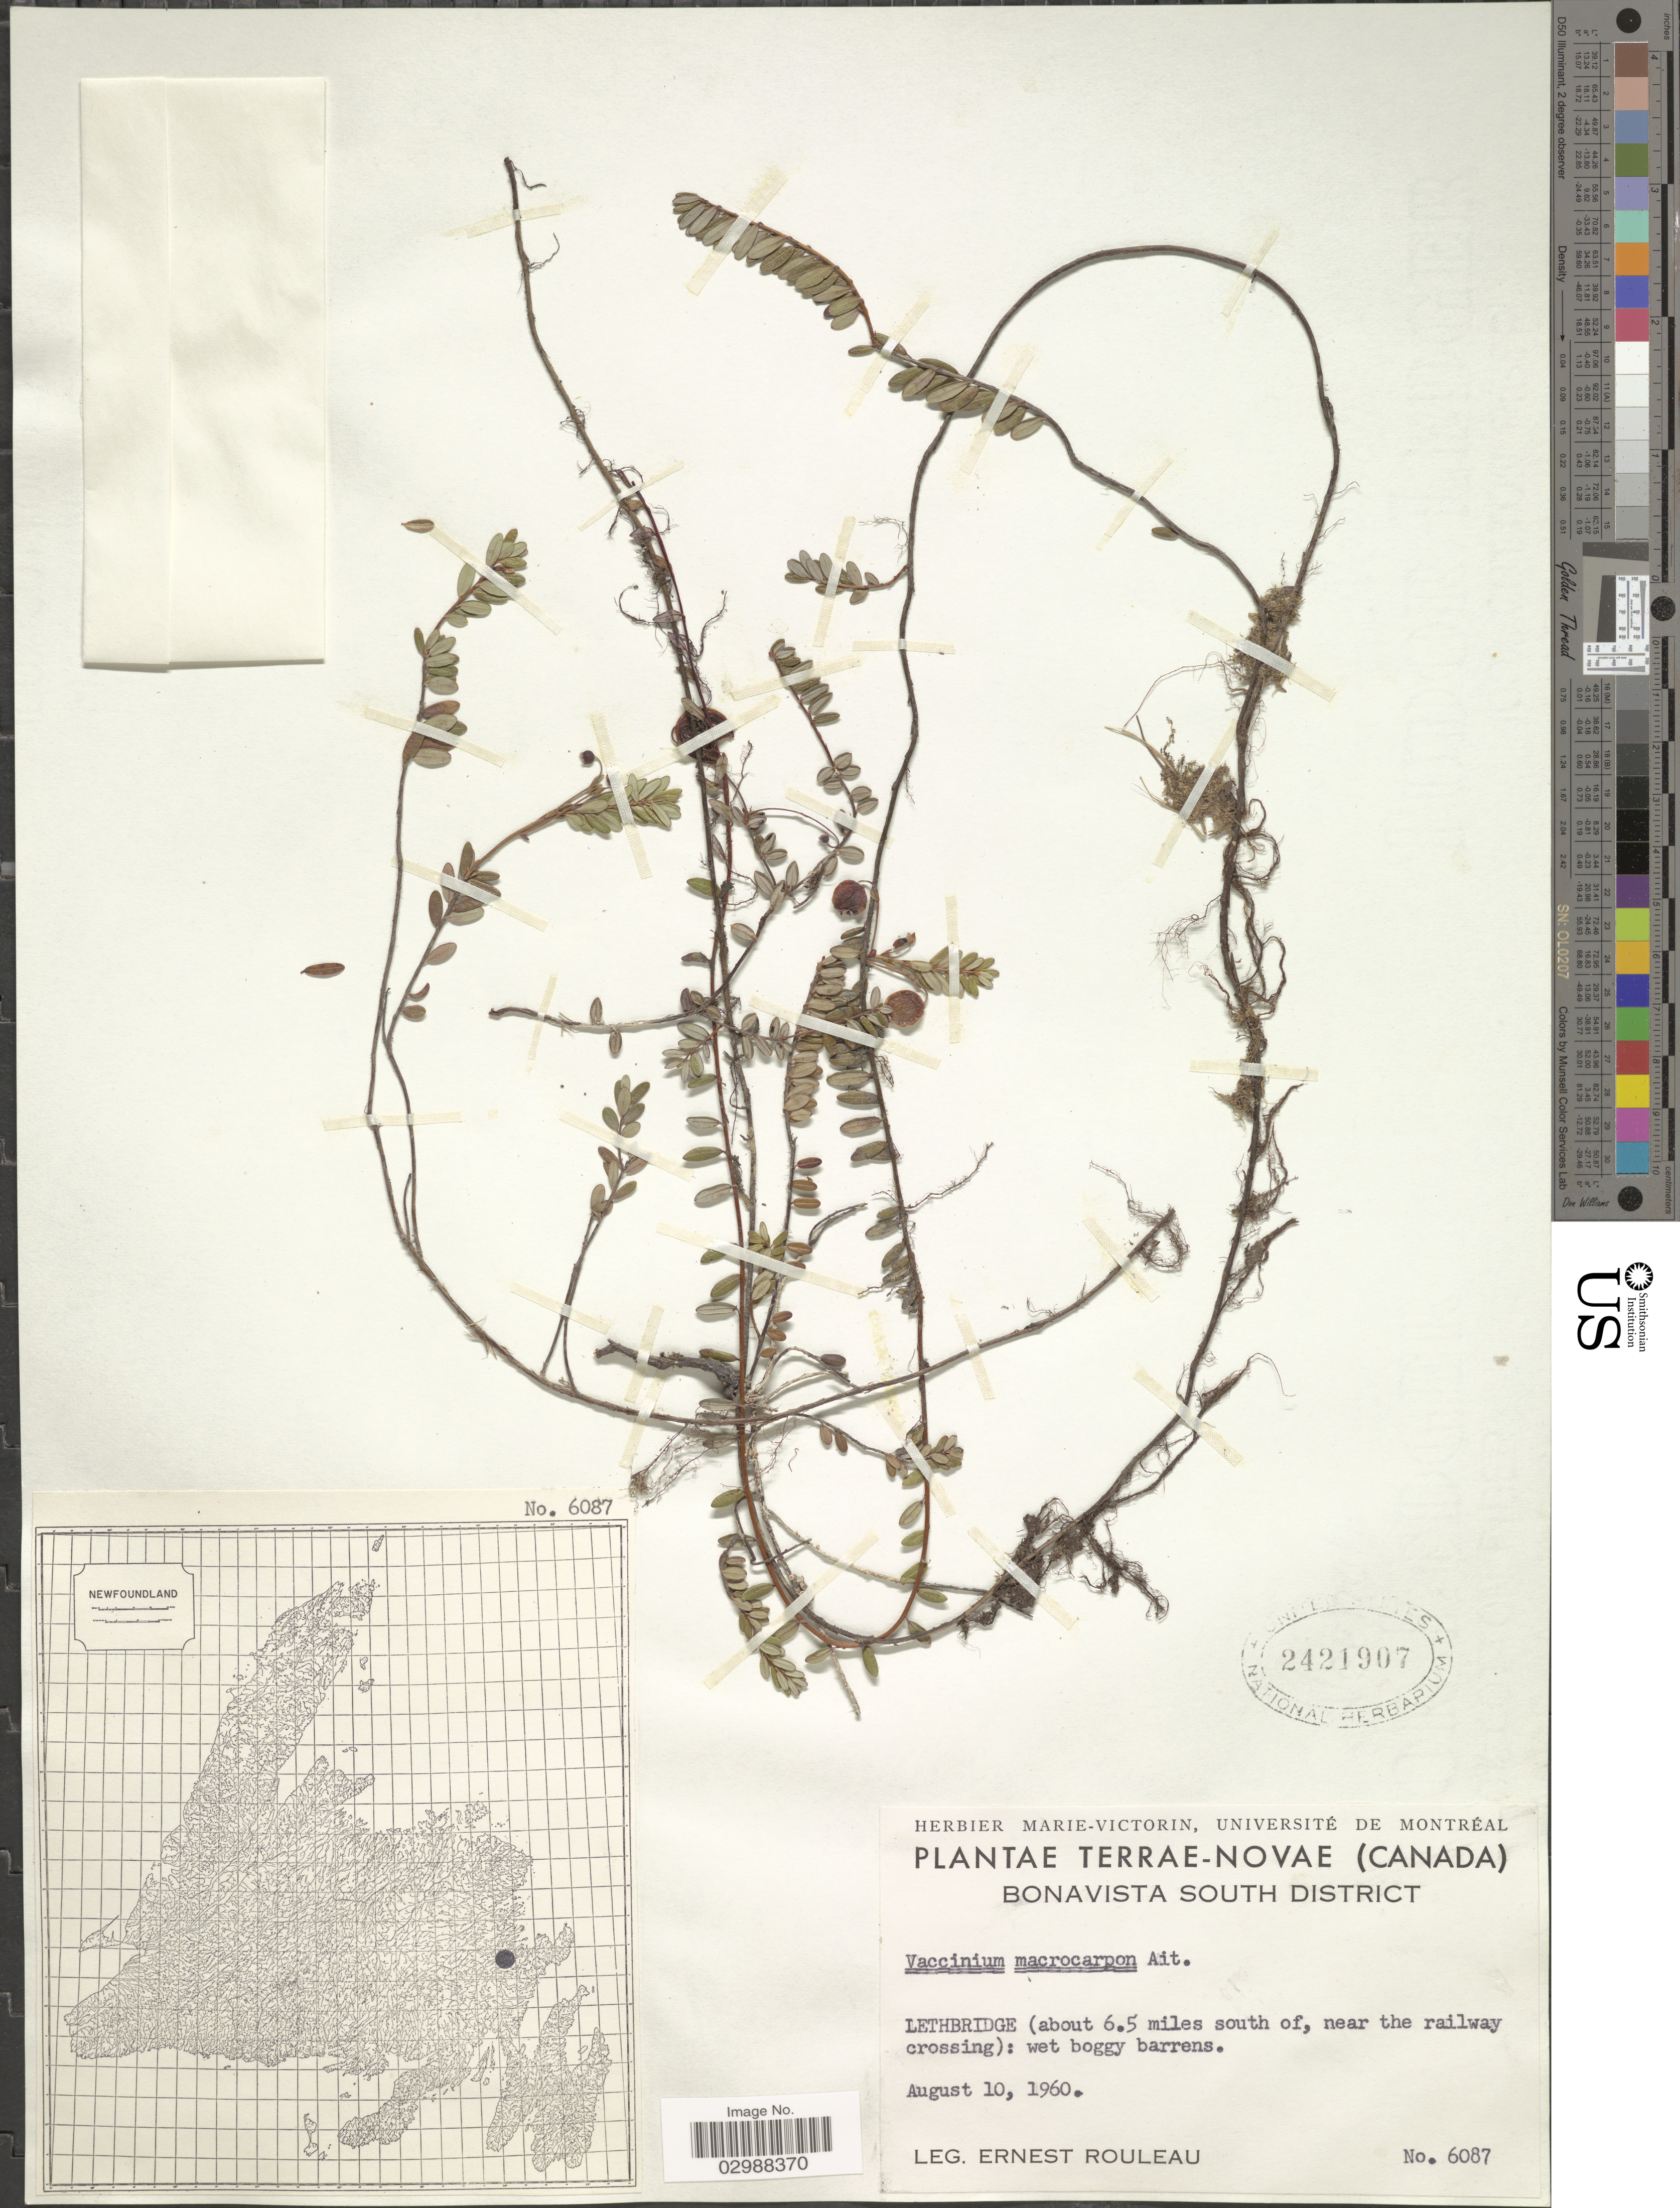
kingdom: Plantae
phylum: Tracheophyta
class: Magnoliopsida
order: Ericales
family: Ericaceae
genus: Vaccinium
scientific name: Vaccinium macrocarpon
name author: Aiton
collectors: E. Rouleau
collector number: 6087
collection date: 1960-08-10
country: Canada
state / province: Newfoundland and Labrador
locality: Terrae-Novae. Bonavista South District. Lethbridge (about 6.5 miles south of, near the railway crossing): wet boggy barrens.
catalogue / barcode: US 2421907